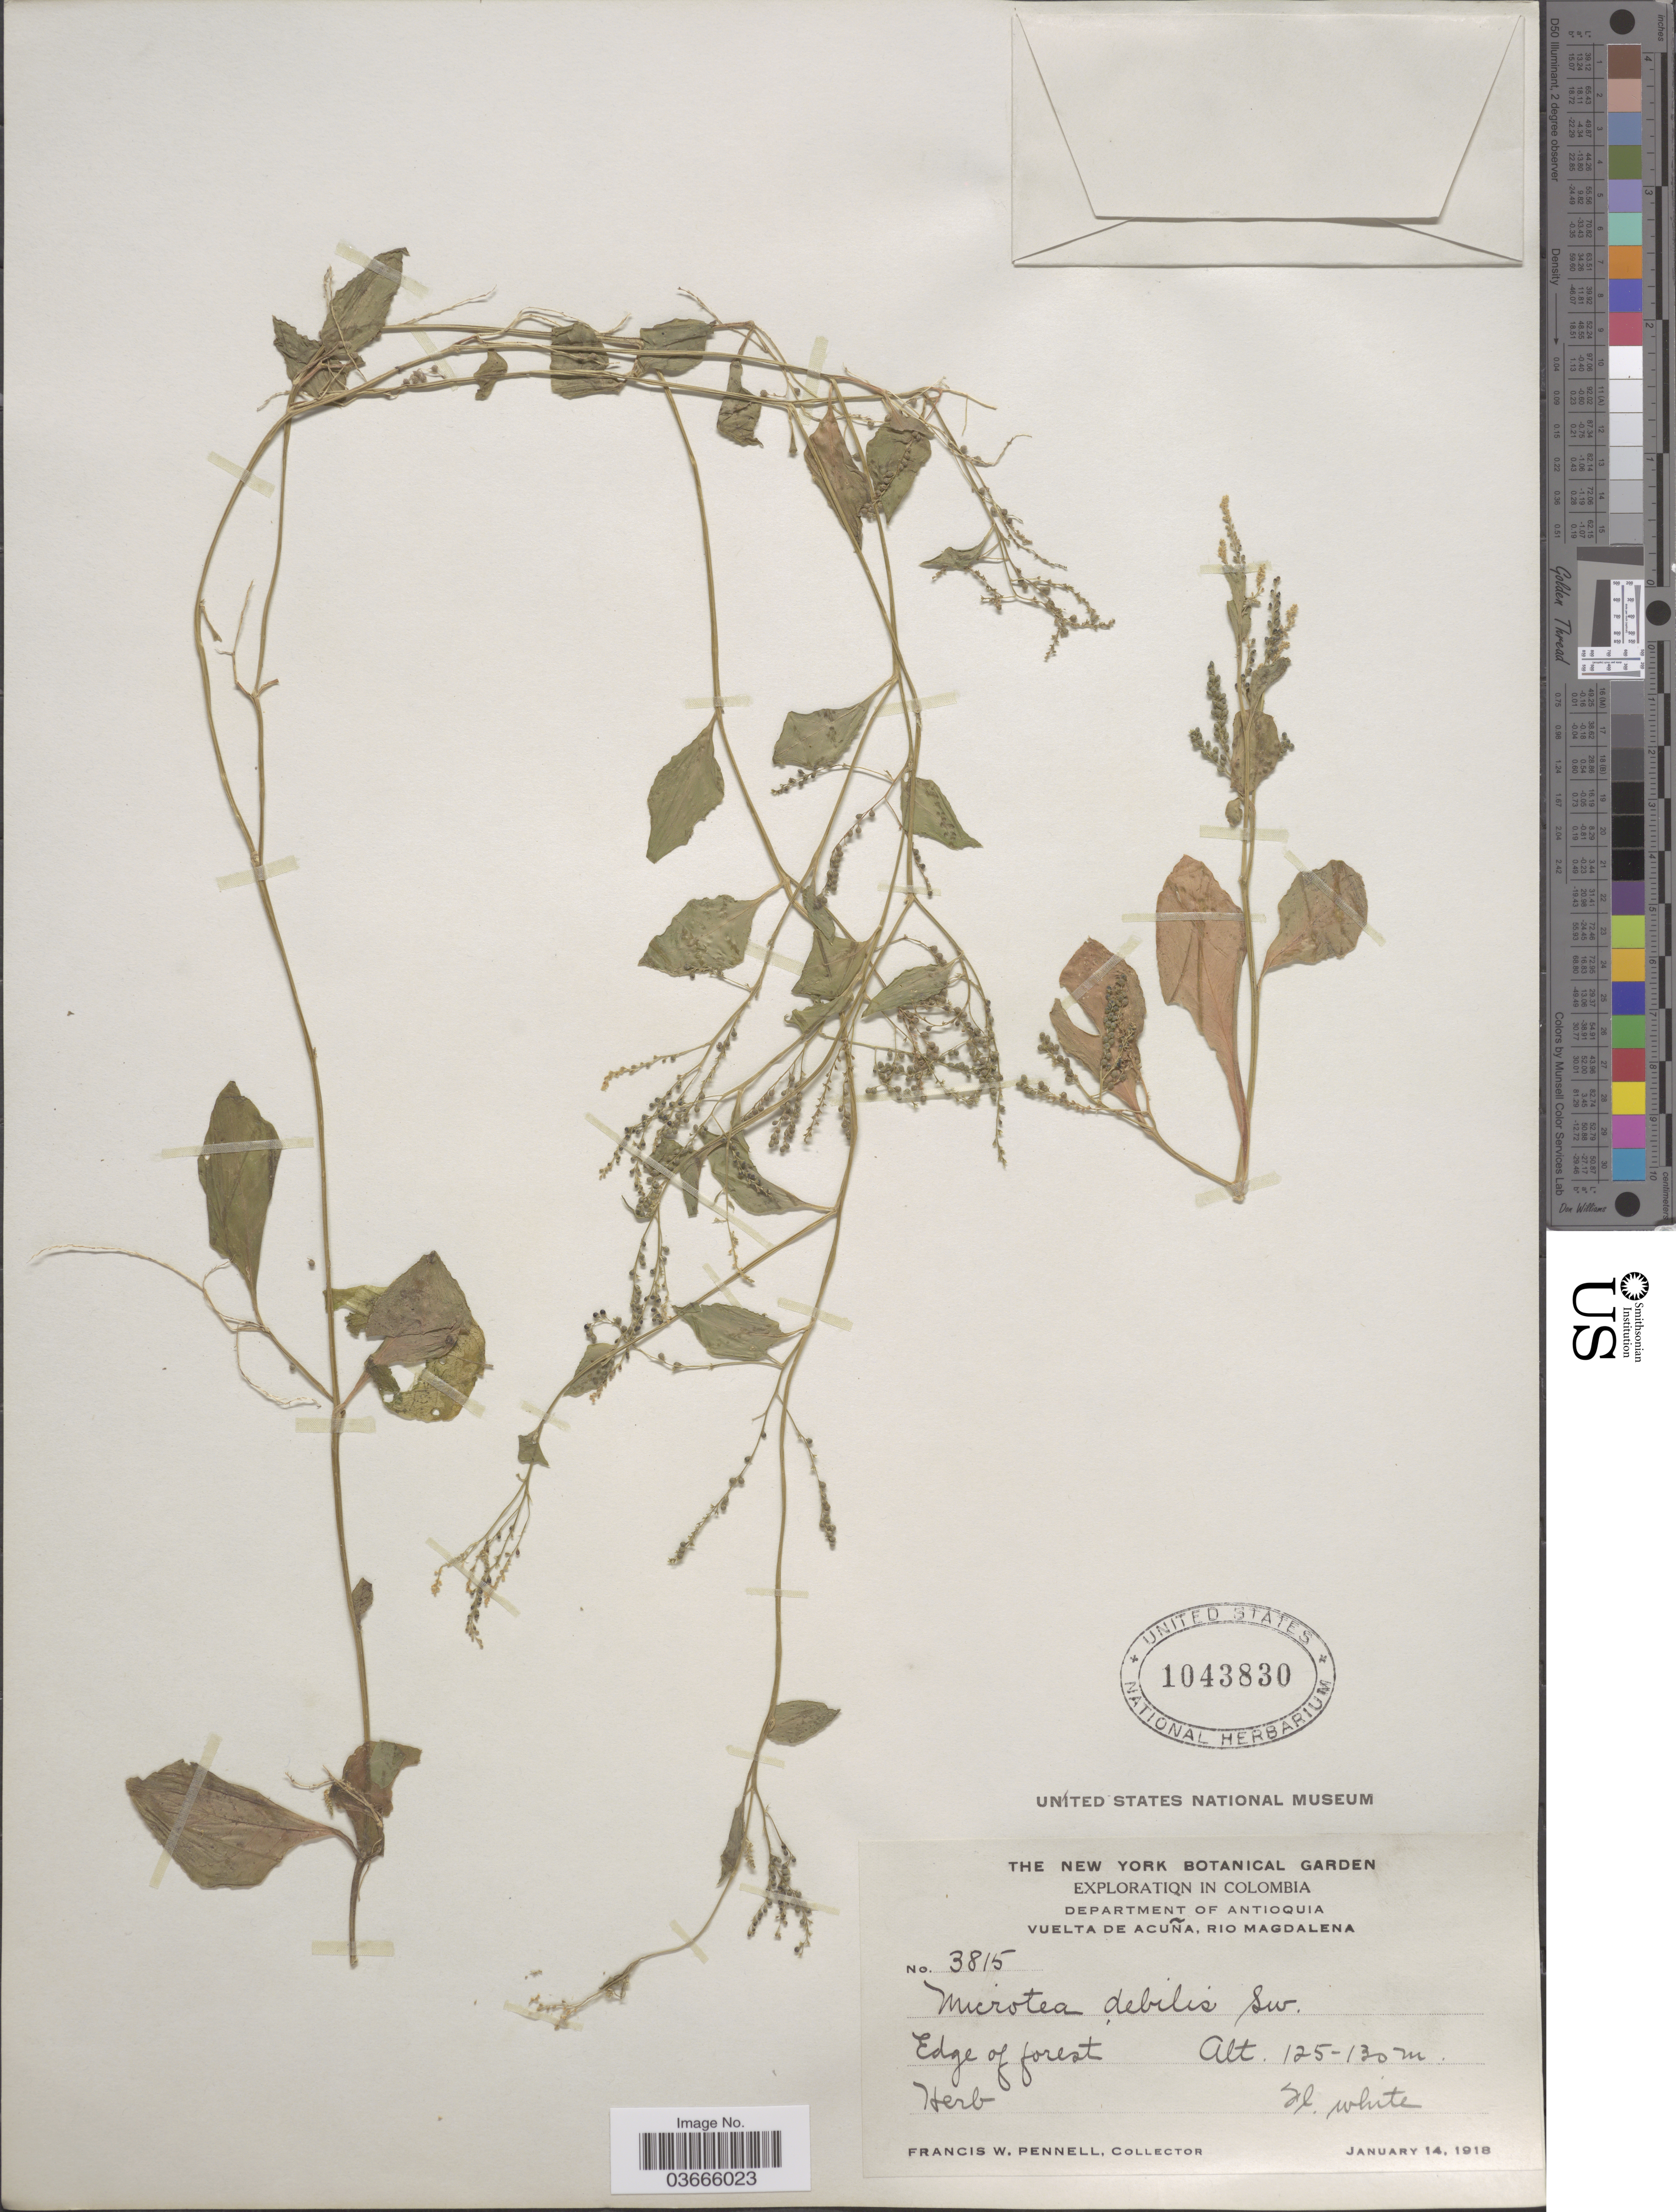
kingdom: Plantae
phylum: Tracheophyta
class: Magnoliopsida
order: Caryophyllales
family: Microteaceae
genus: Microtea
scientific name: Microtea debilis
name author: Sw.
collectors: F. W. Pennell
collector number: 3815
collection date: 1918-01-14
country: Colombia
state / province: Antioquia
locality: Department of Antioquia. Vuelta de Acuña, Rio Magdalena.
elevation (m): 125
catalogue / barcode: US 1043830